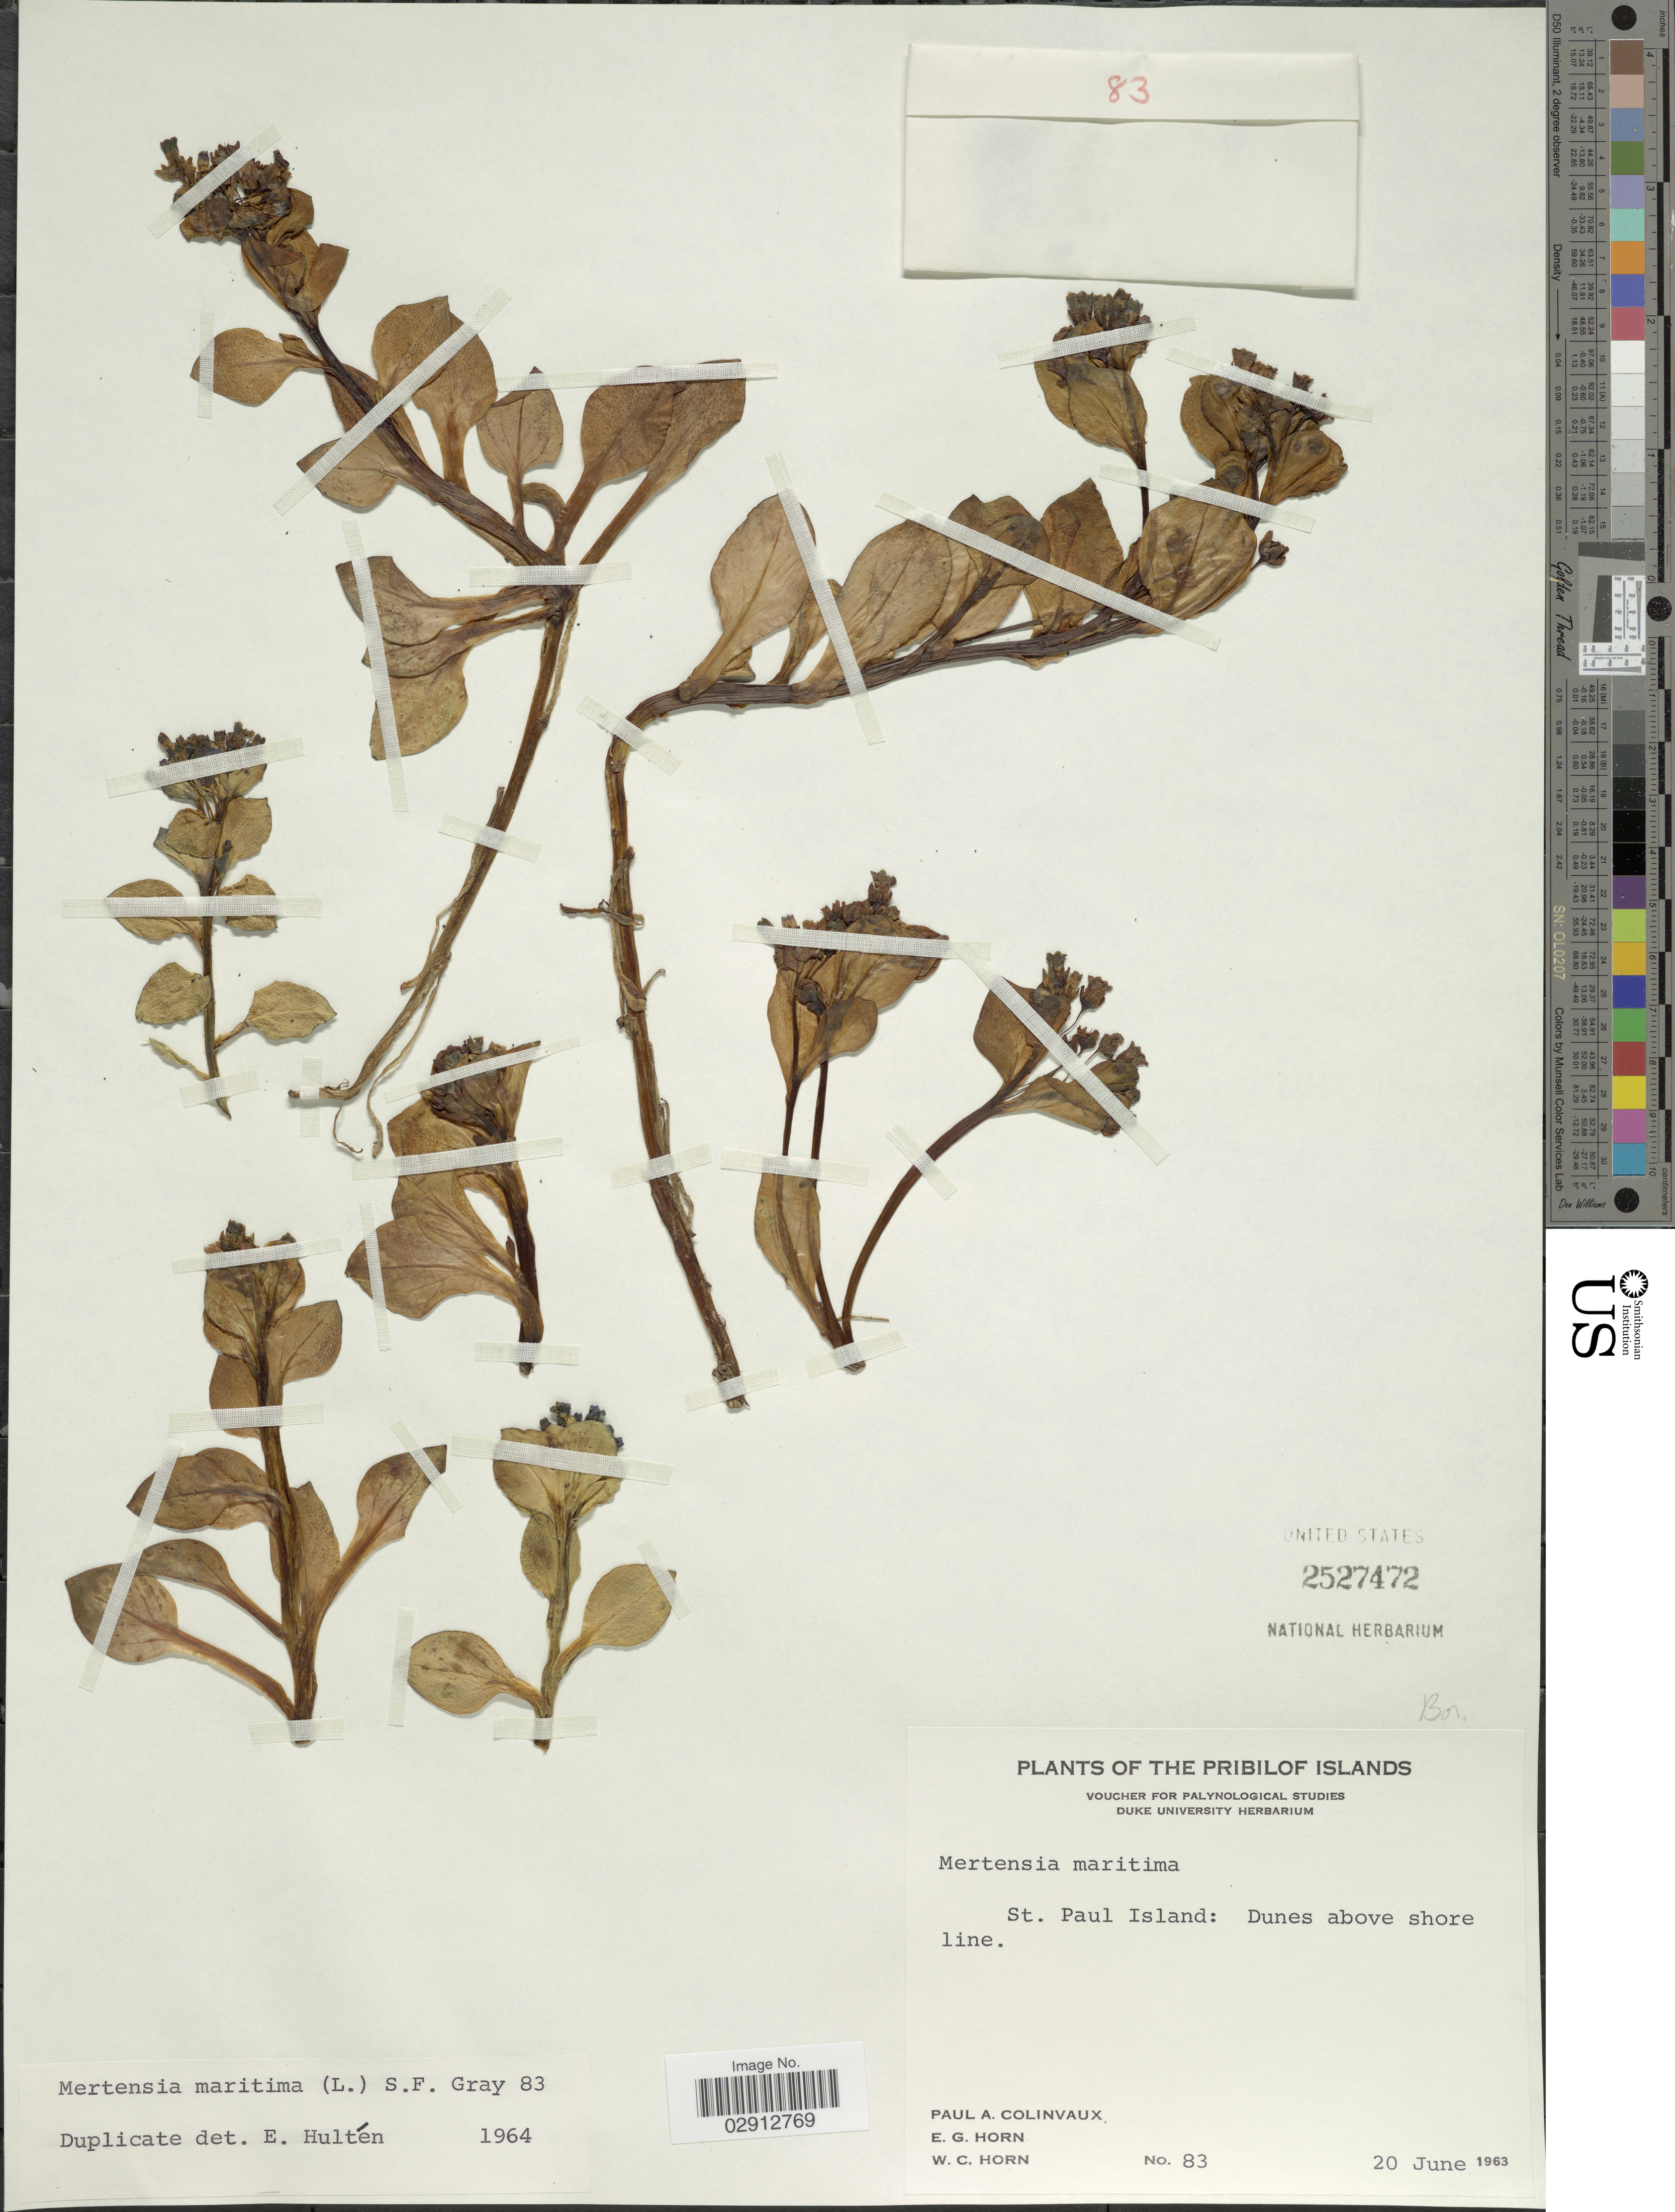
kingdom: Plantae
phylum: Tracheophyta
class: Magnoliopsida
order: Boraginales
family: Boraginaceae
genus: Mertensia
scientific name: Mertensia maritima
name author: (L.) S.F. Gray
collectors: P. Colinvaux, E. Horn & W. Horn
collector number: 83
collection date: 1963-06-20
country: United States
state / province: Alaska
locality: Pribilof Islands. St. Paul Island.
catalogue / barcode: US 2527472